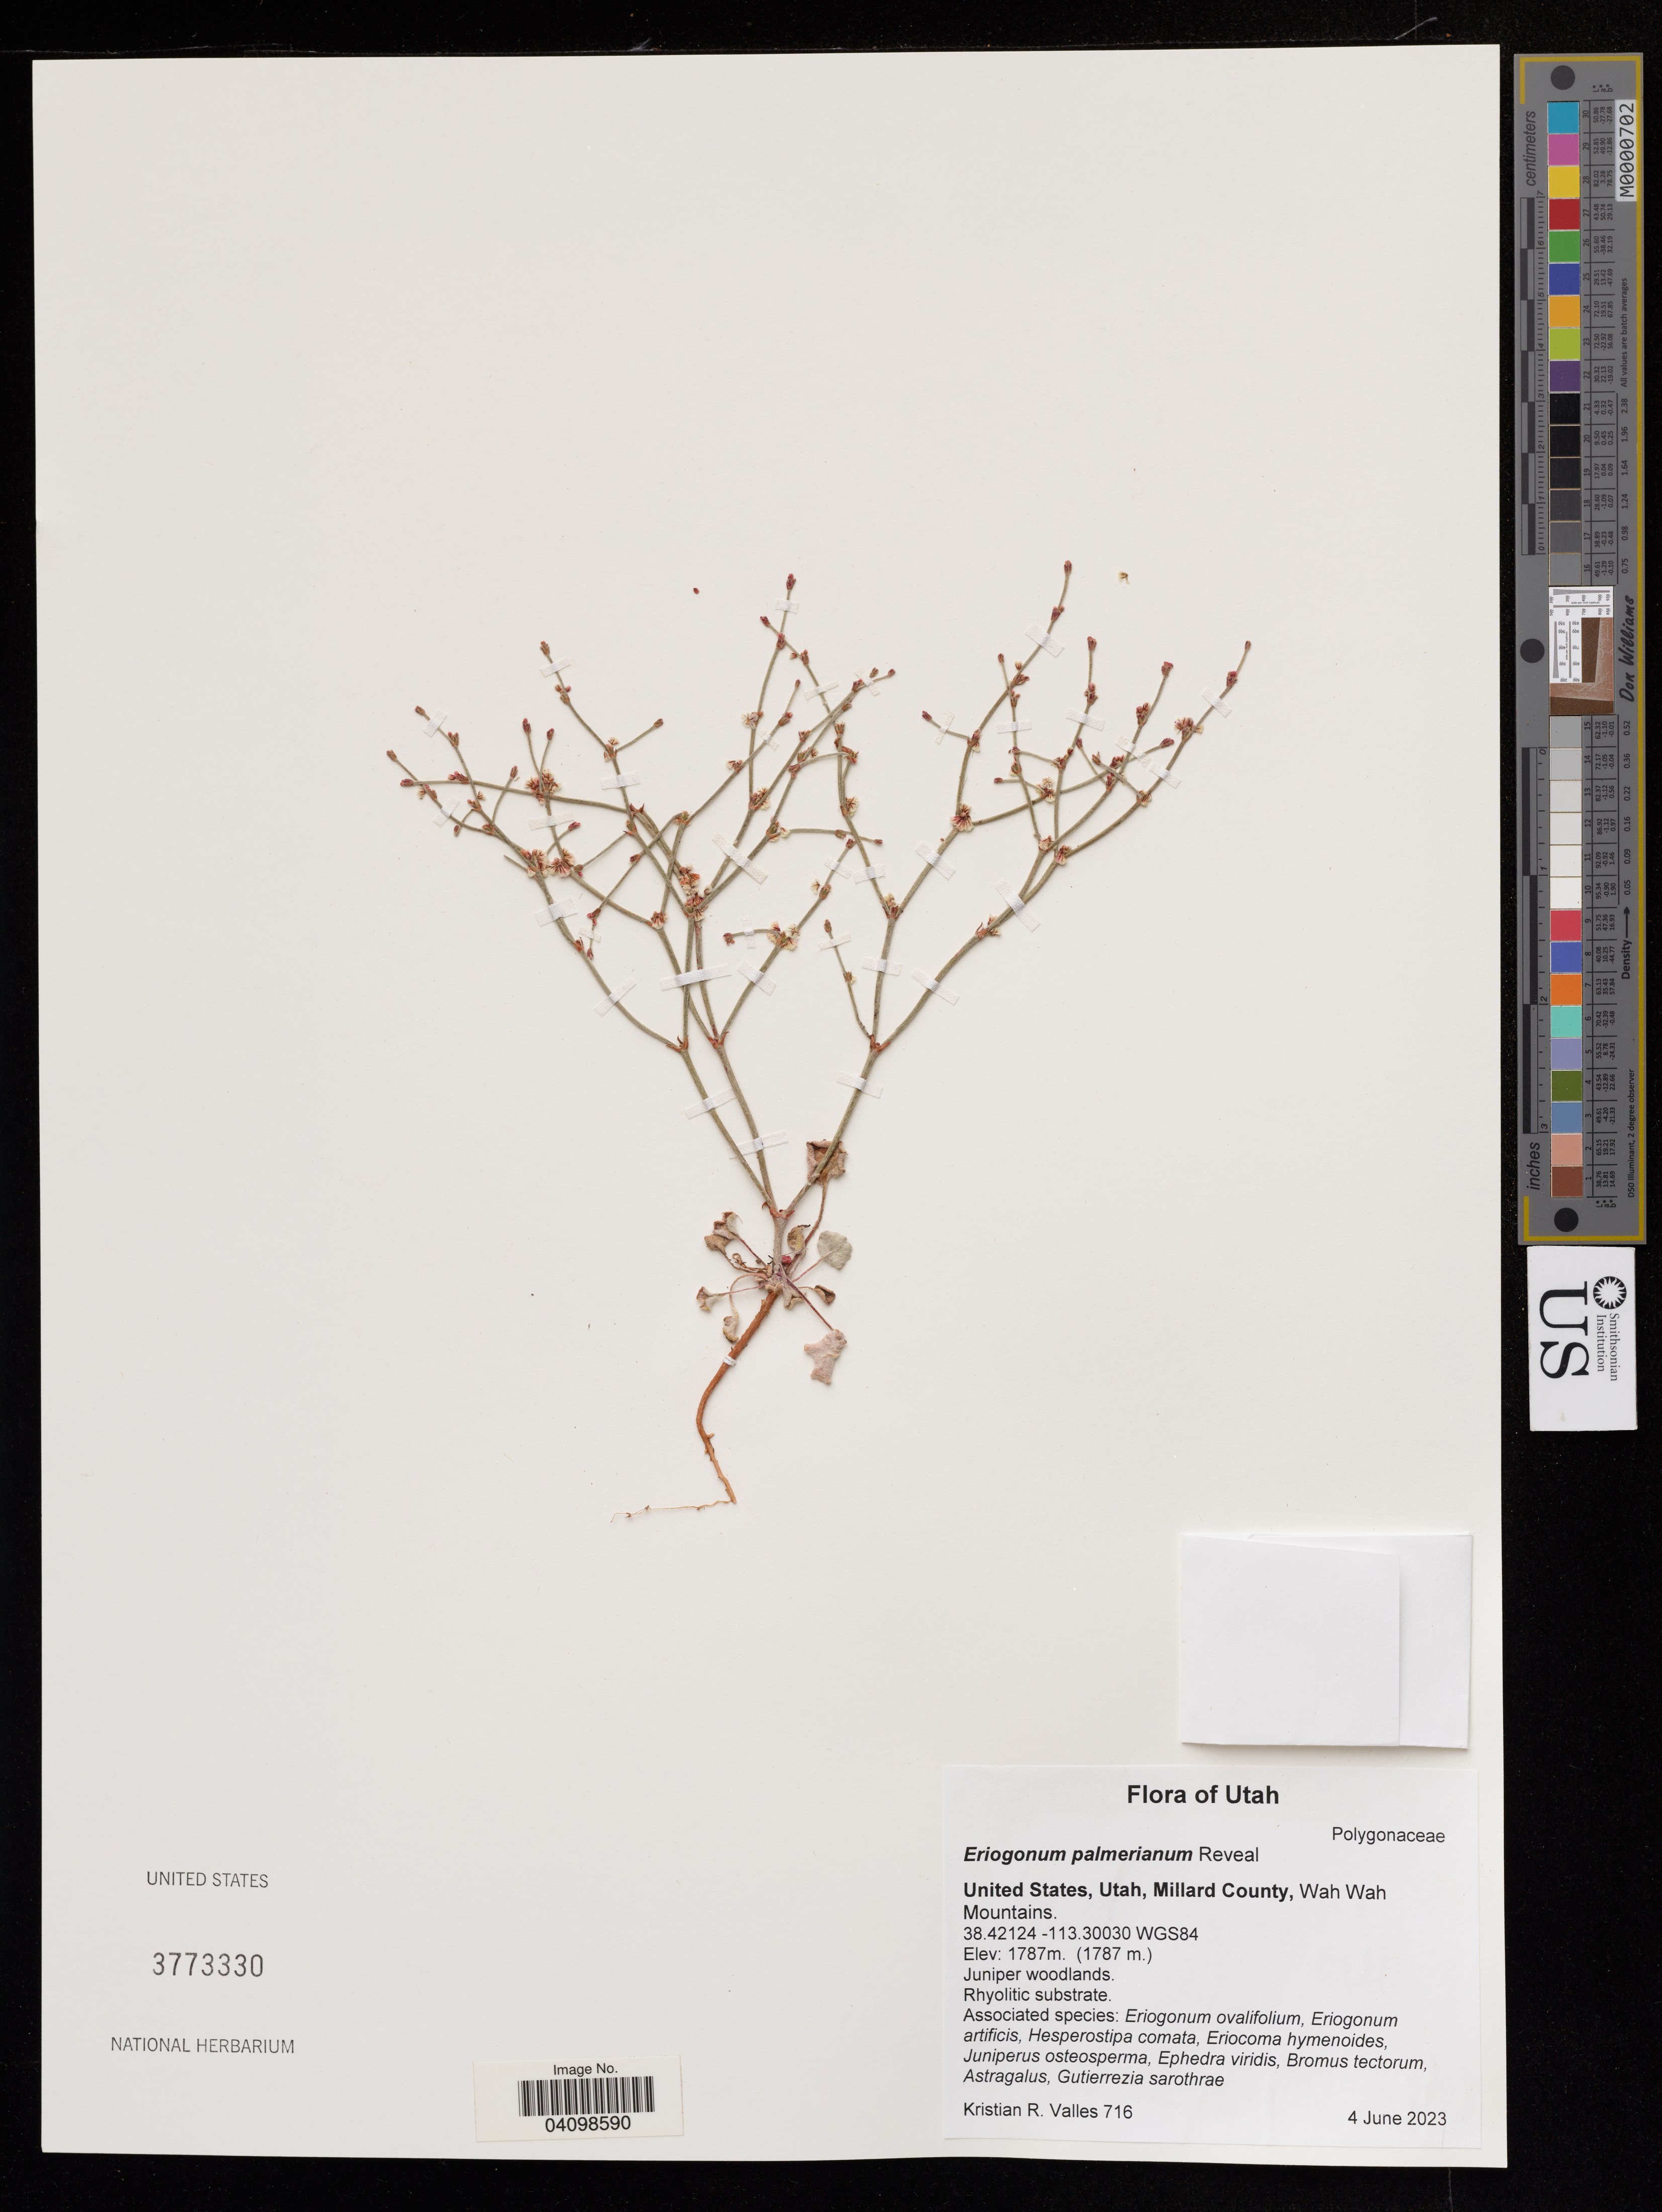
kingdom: Plantae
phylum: Tracheophyta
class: Magnoliopsida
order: Caryophyllales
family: Polygonaceae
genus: Eriogonum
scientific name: Eriogonum palmerianum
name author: Reveal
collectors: K. Valles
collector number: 716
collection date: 2023-06-04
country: United States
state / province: Utah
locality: Millard County, Wah Wah Mountains. WGS84.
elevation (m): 1787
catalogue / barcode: US 3773330